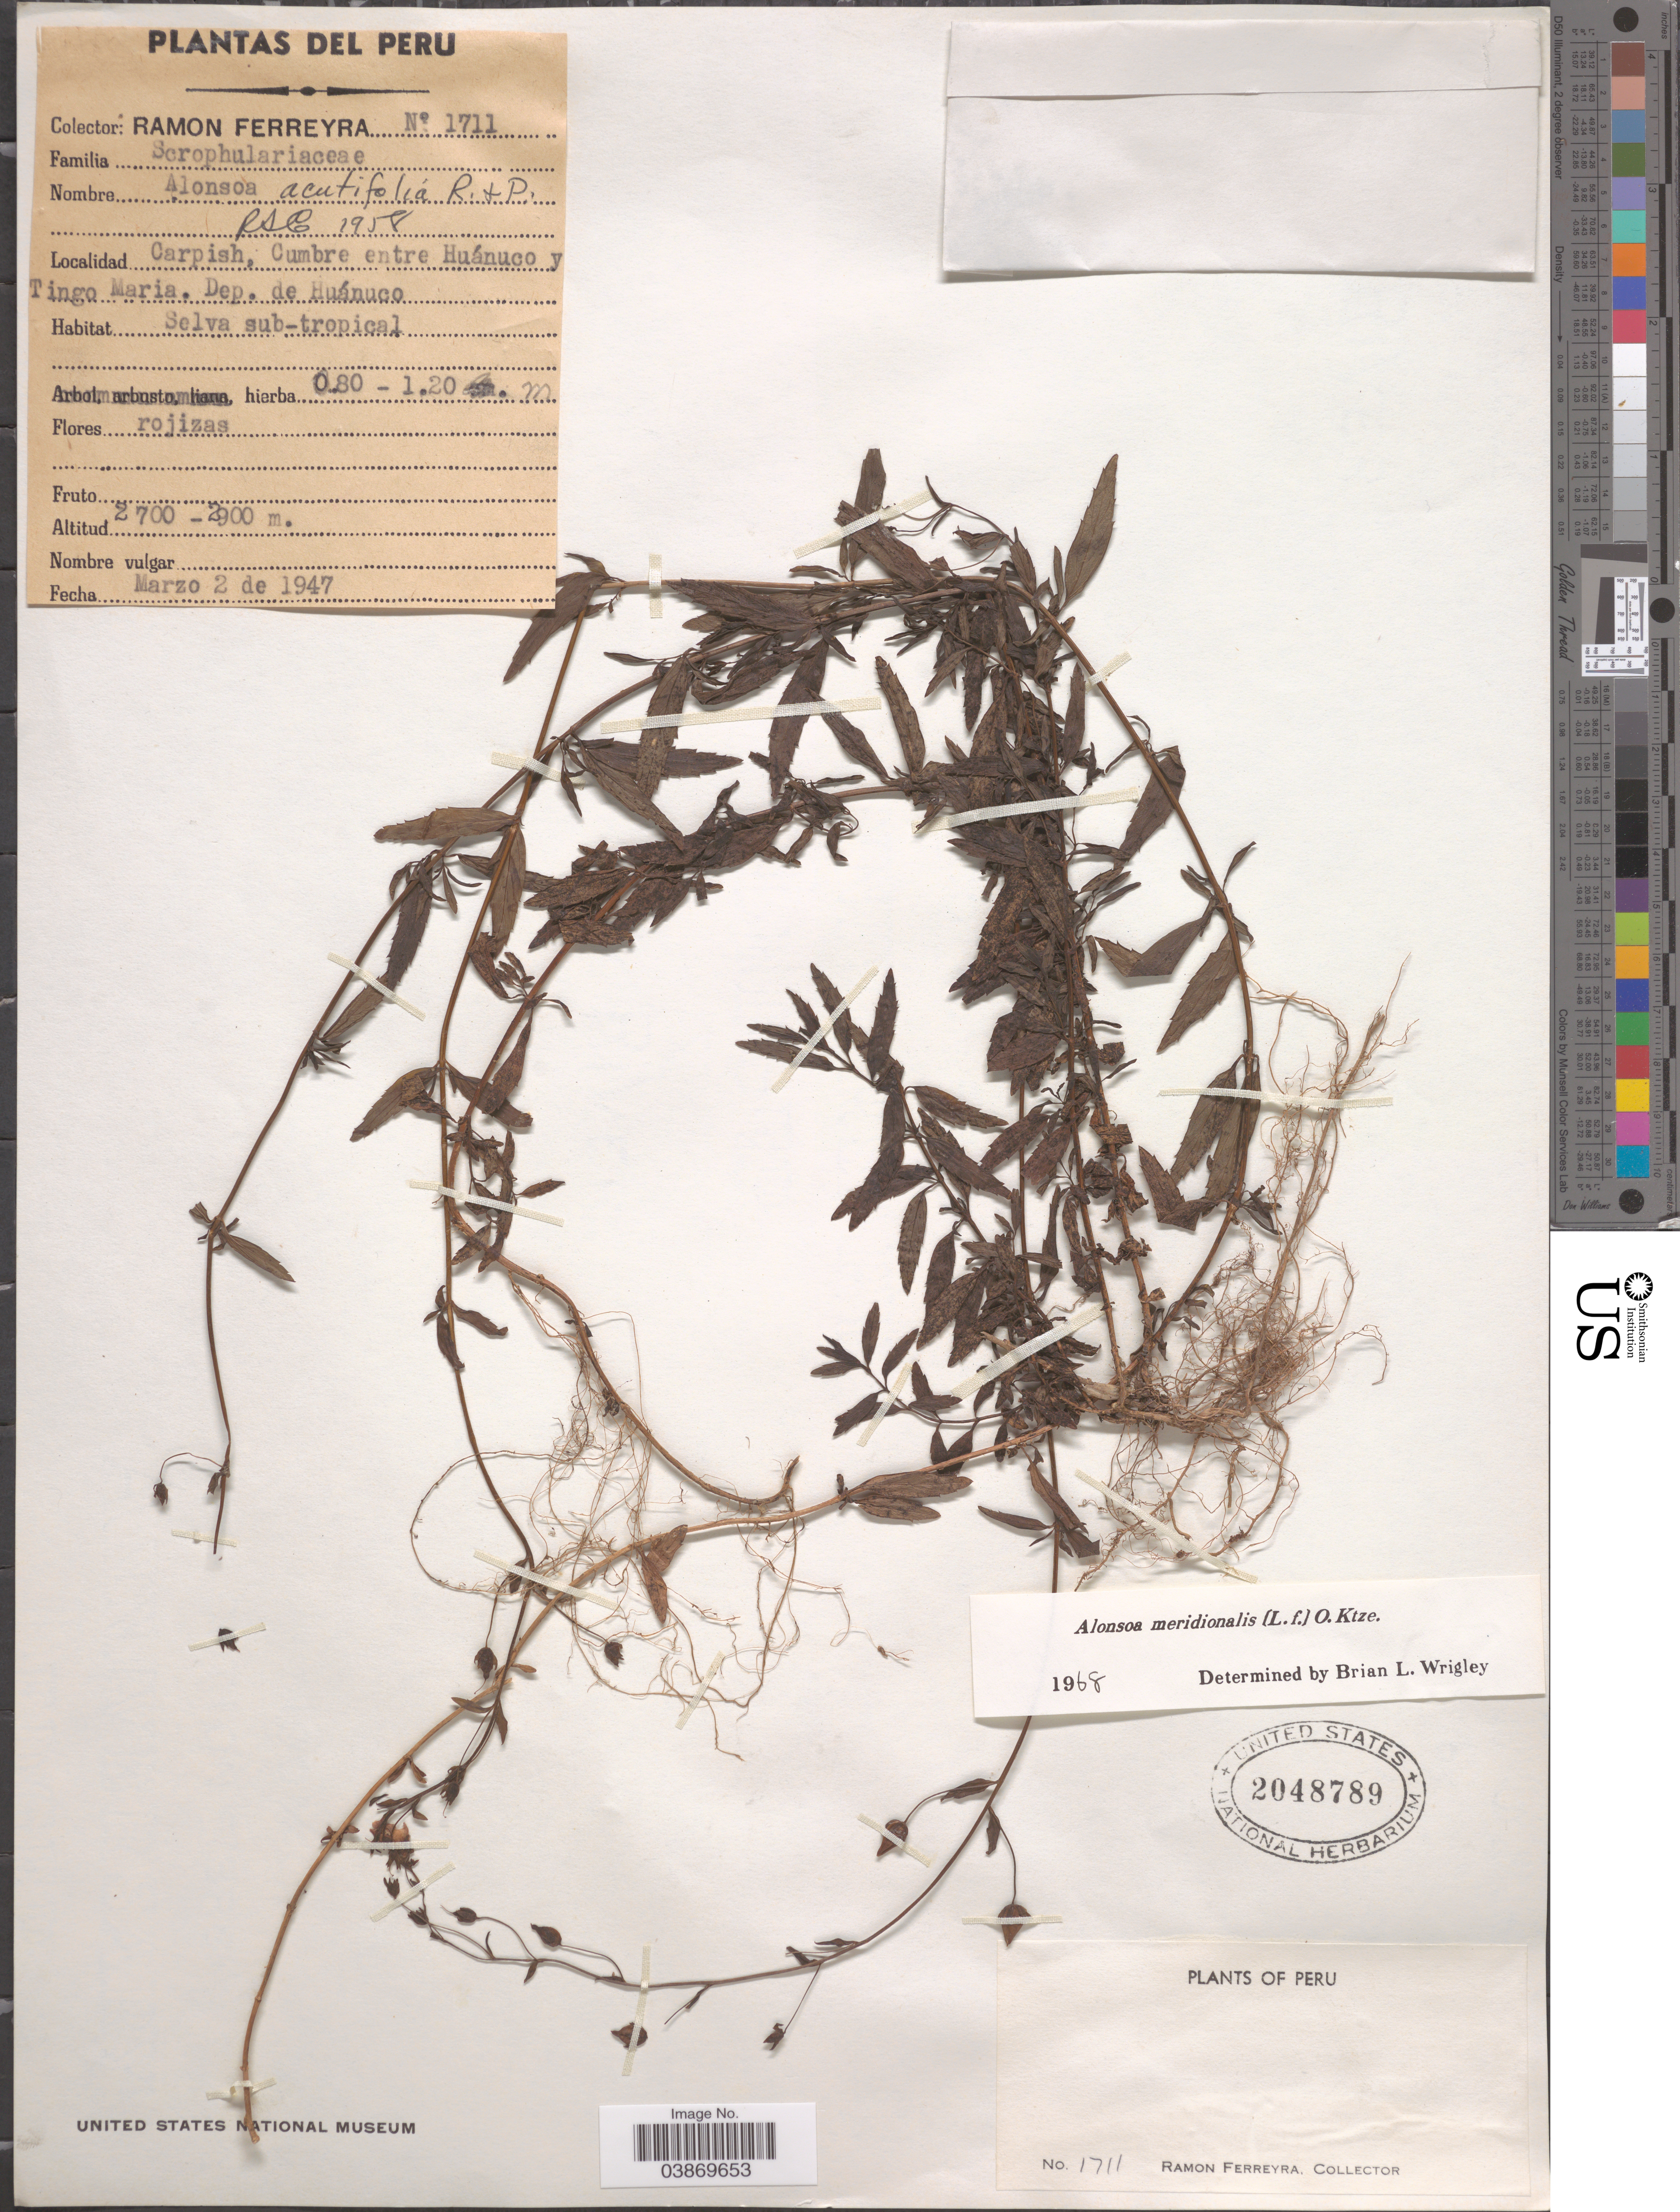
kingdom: Plantae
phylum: Tracheophyta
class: Magnoliopsida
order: Lamiales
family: Scrophulariaceae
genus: Alonsoa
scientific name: Alonsoa meridionalis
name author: (L. f.) Kuntze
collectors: R. A. Ferreyra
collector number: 1711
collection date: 1947-03-02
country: Peru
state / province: Huánuco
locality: Carpish, cumbre entre Huańuco y Tingo Maria. Prov. y Depto. de Huánuco.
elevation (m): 2700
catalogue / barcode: US 2048789